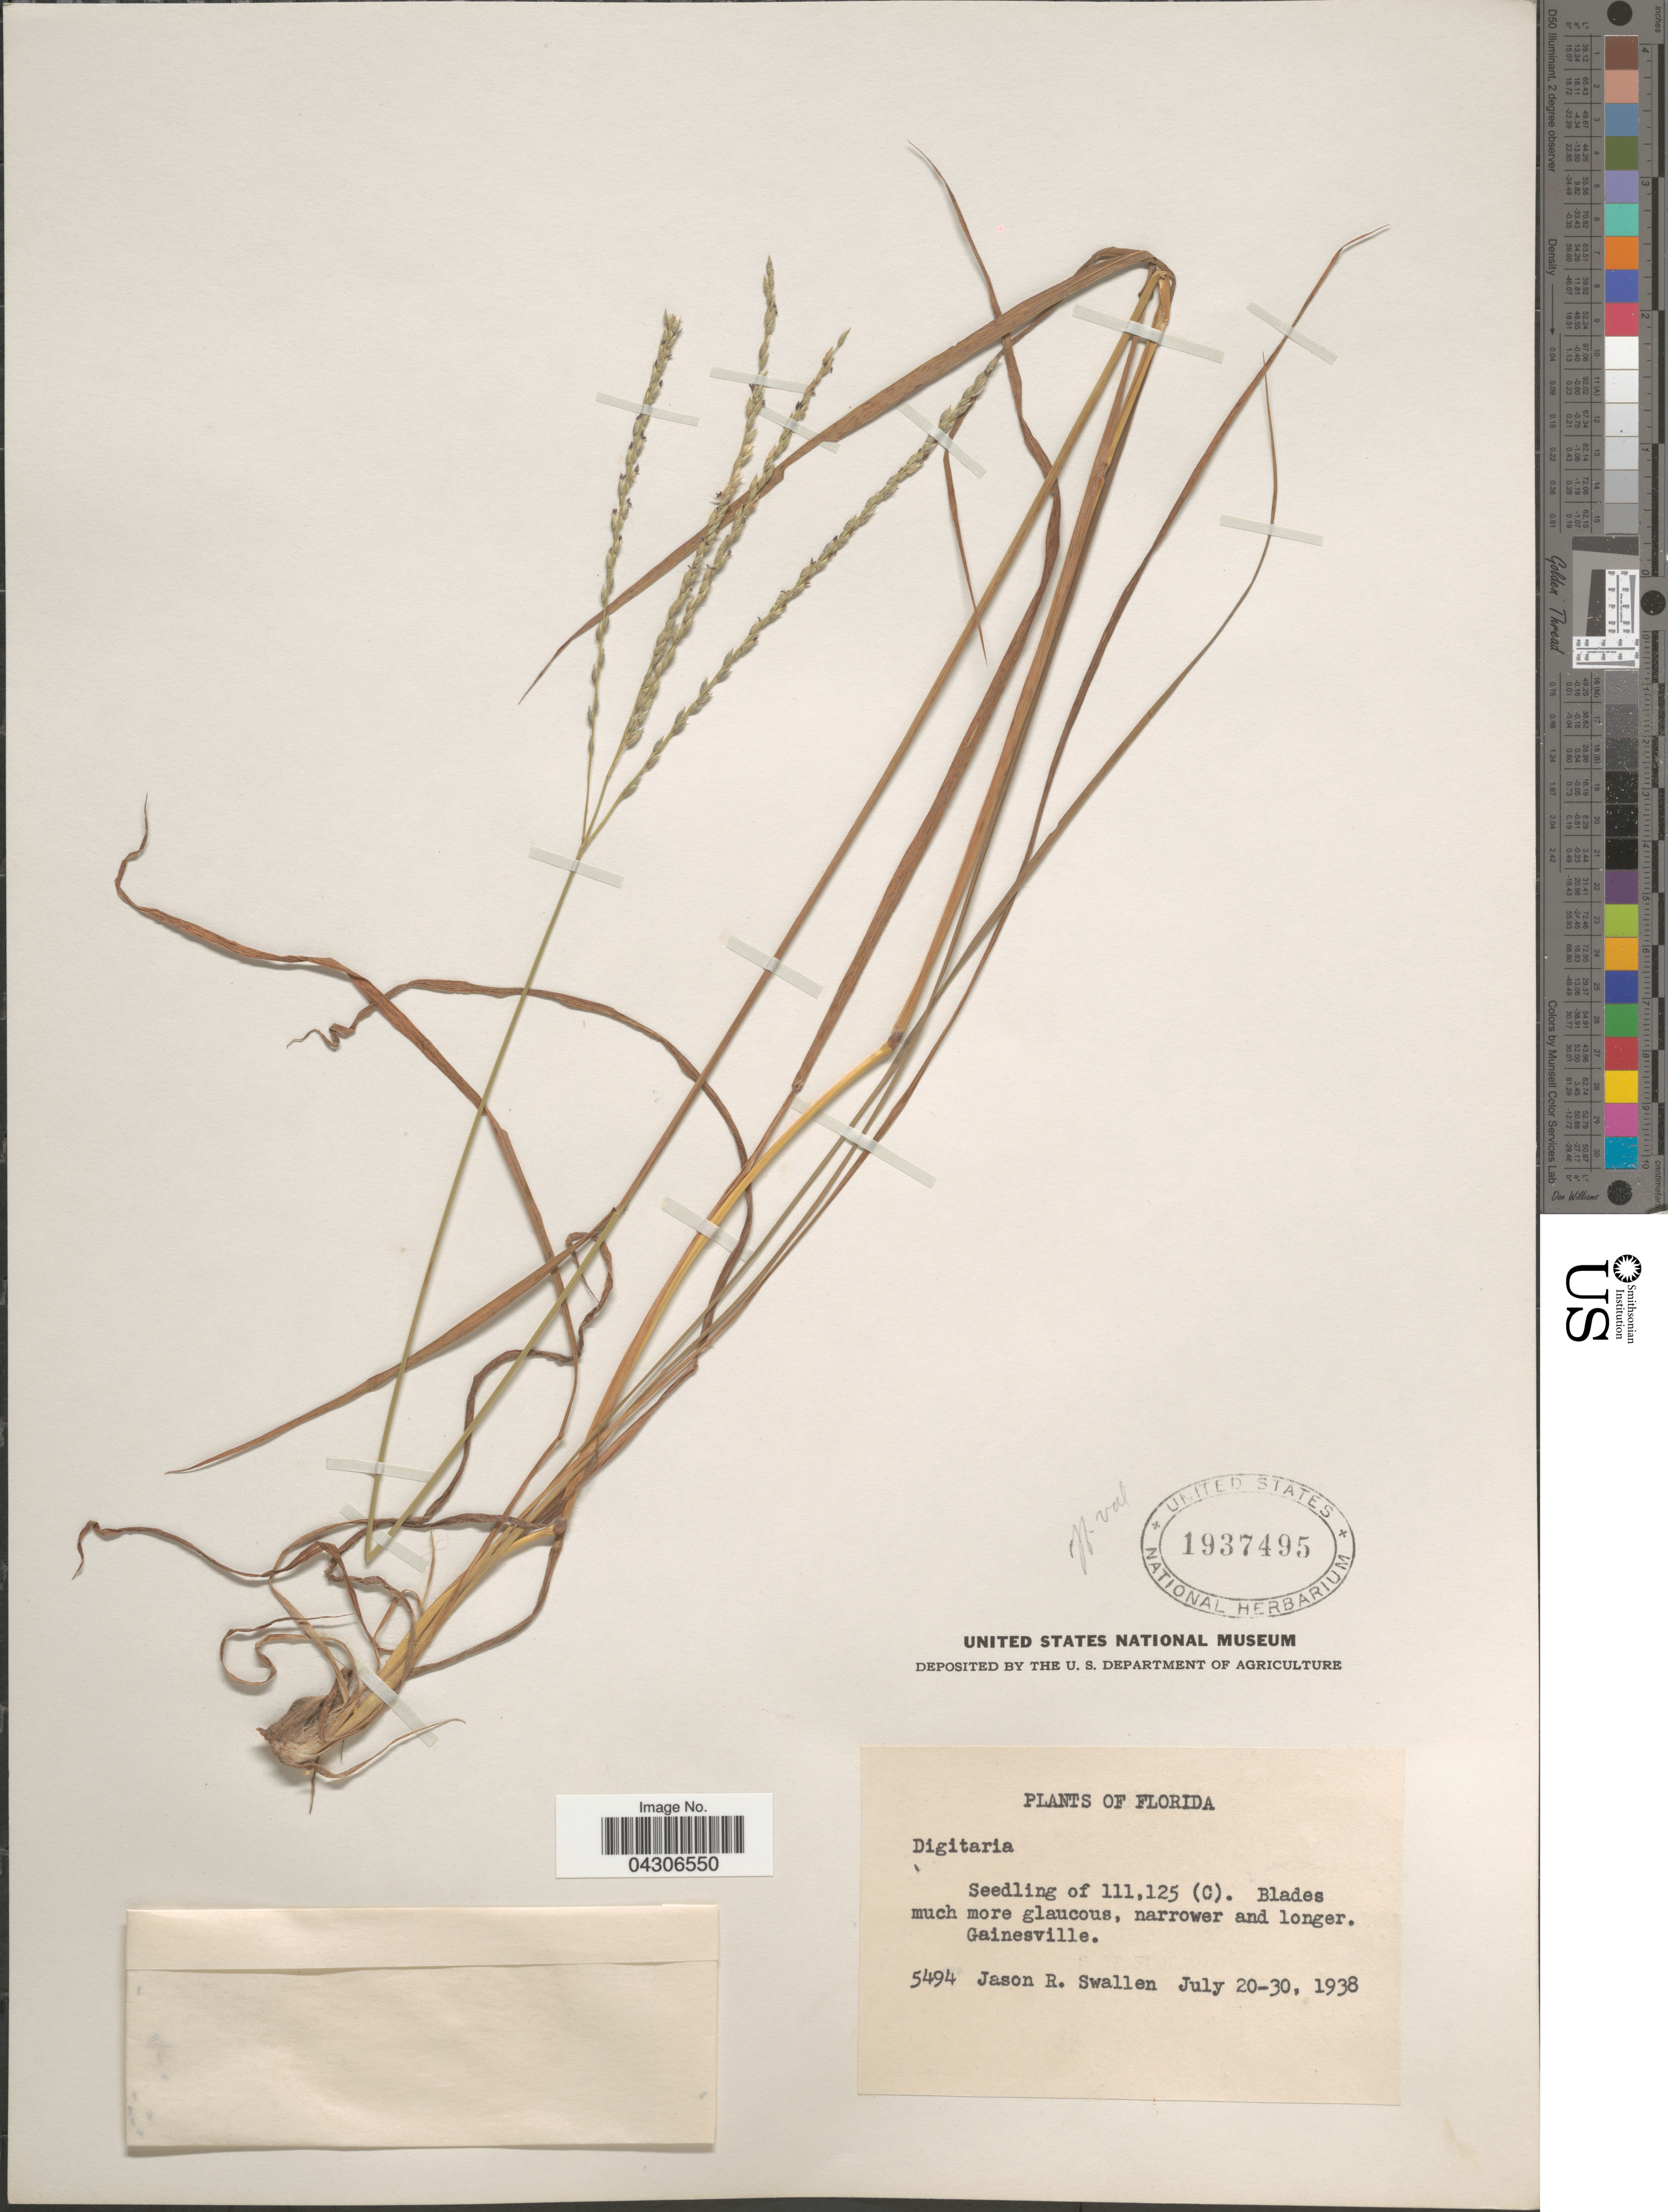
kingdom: Plantae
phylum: Tracheophyta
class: Liliopsida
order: Poales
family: Poaceae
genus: Digitaria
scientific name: Digitaria sp.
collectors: J. R. Swallen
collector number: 5494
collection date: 1938-07-20/1938-07-30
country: United States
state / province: Florida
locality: Gainesville.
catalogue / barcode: US 1937495